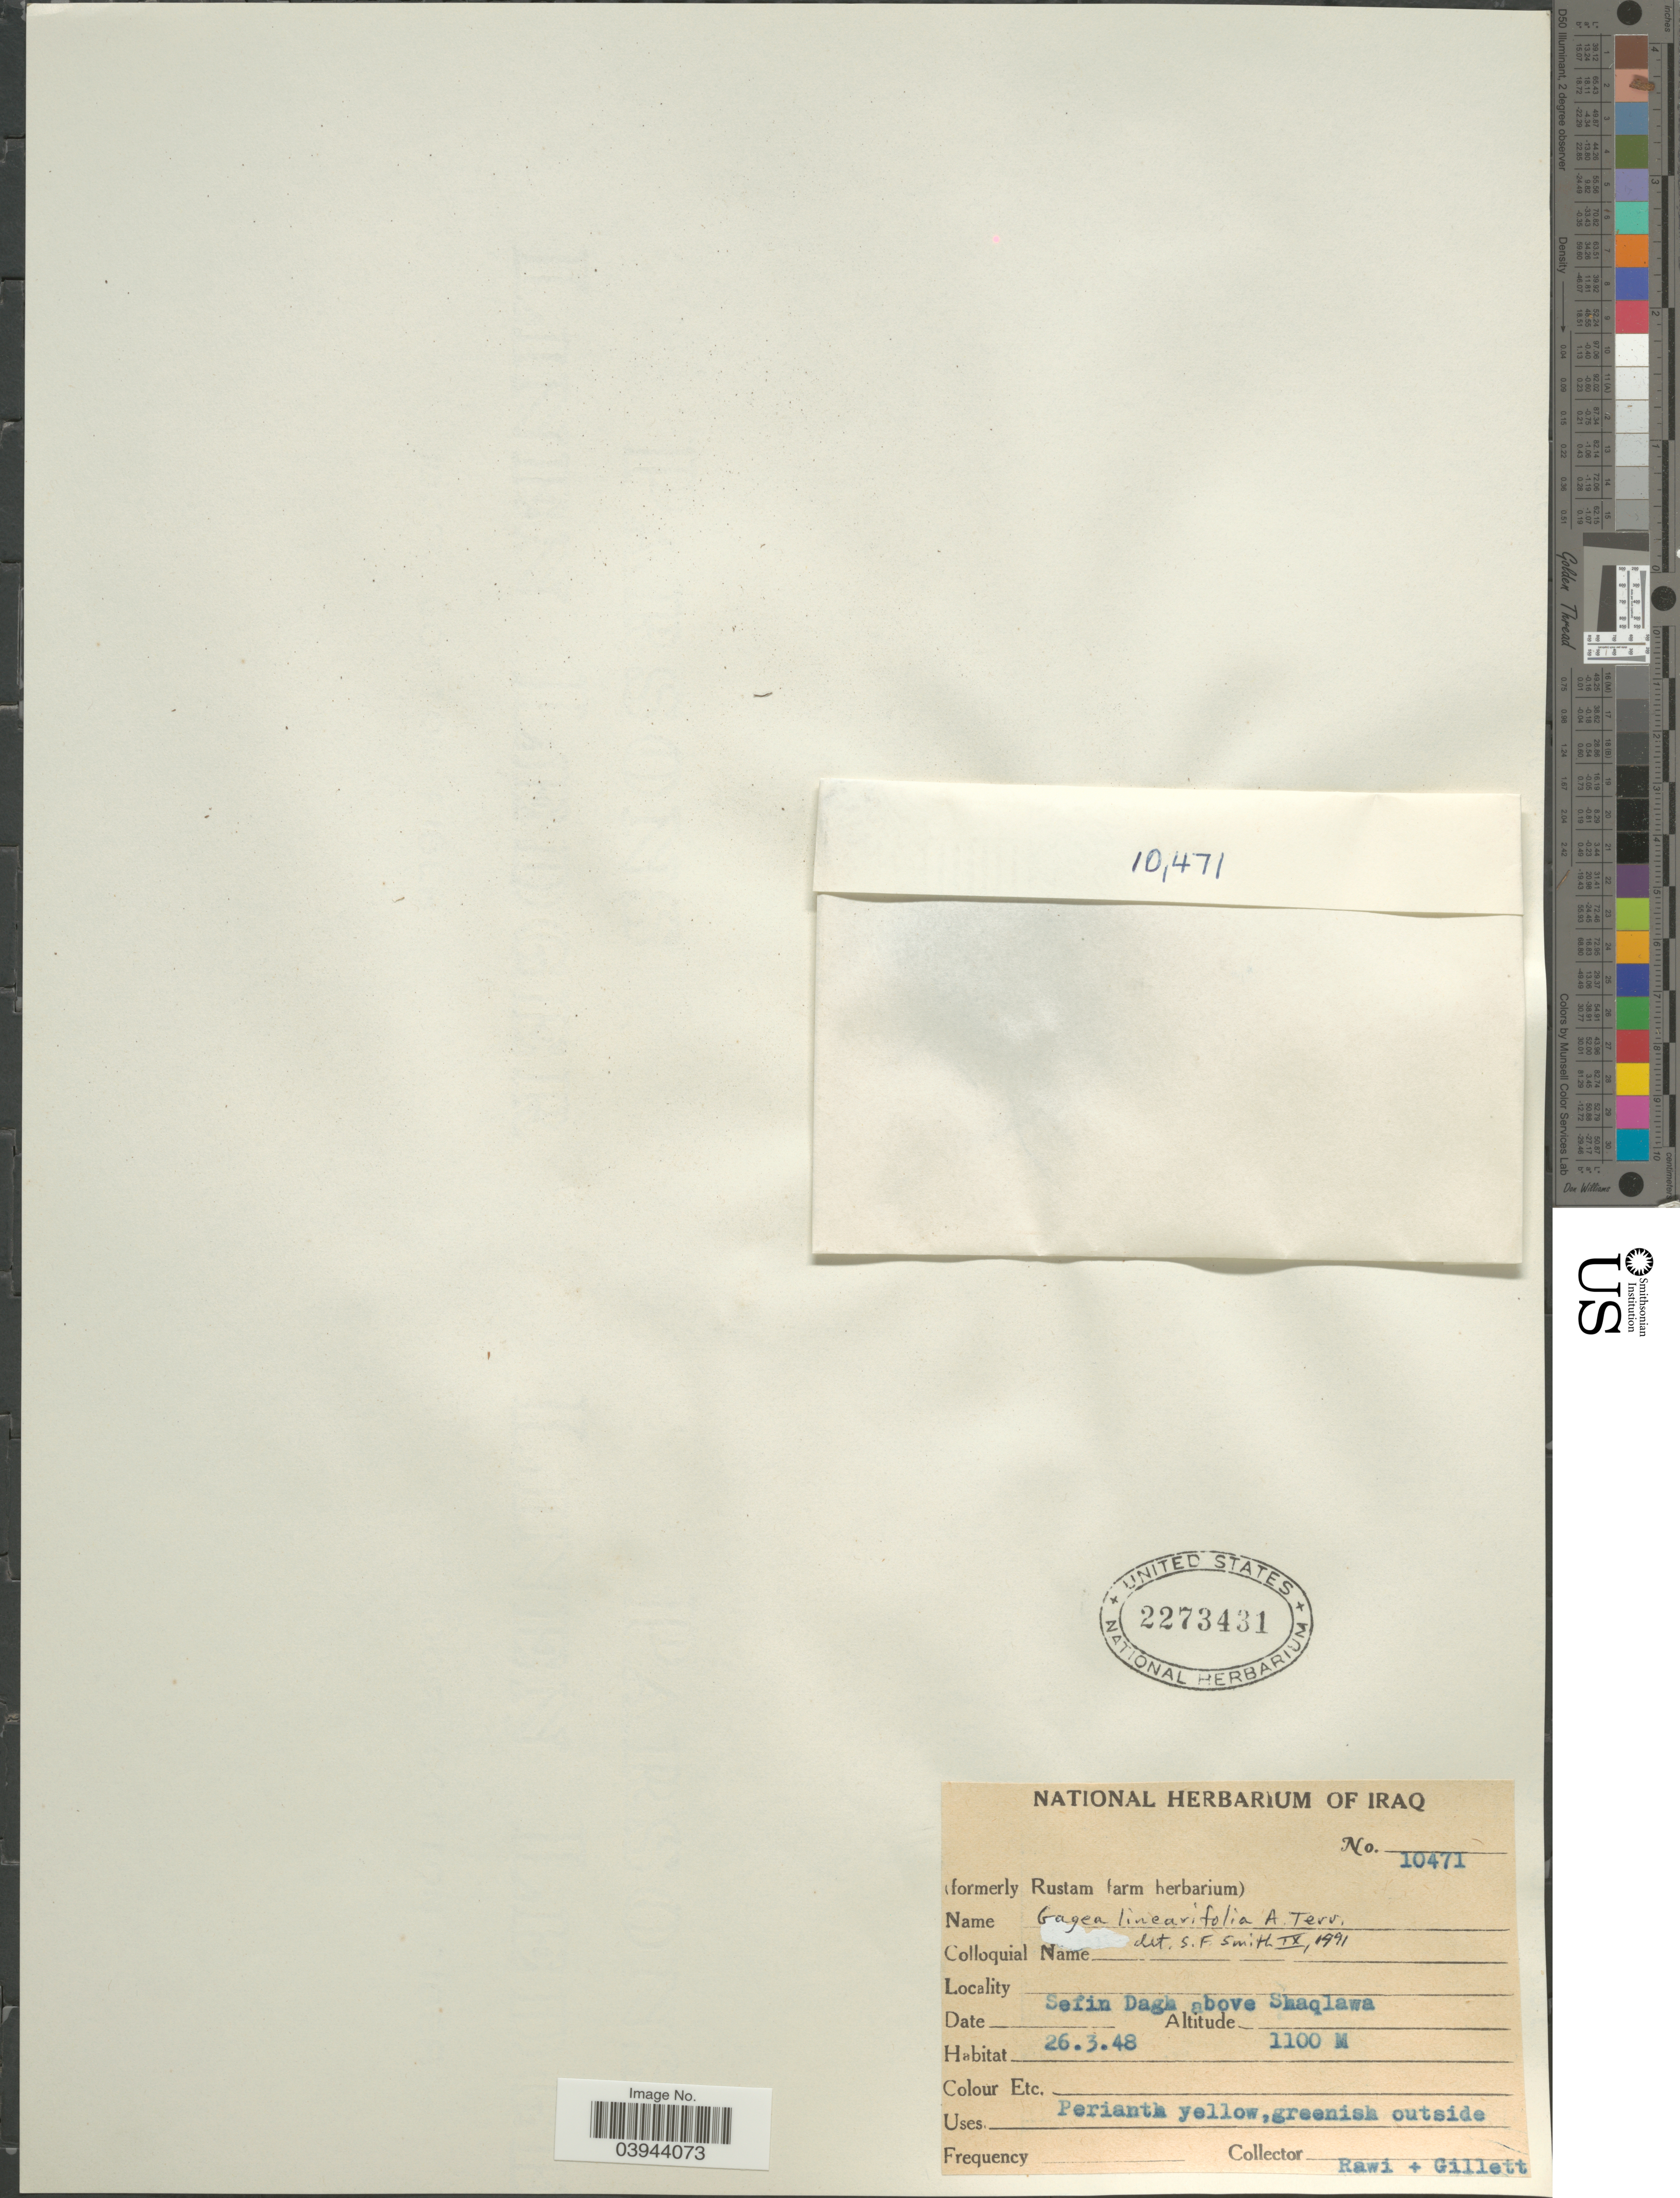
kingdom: Plantae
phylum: Tracheophyta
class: Liliopsida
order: Liliales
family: Liliaceae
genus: Gagea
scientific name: Gagea linearifolia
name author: A. Terracc.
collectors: -. Rawi & Gillett, --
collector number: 10471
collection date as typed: Transcribed d/m/y: 26/3/48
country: Iraq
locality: Sefin Daga above Shaqlawa.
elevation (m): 1100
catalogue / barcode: US 2273431